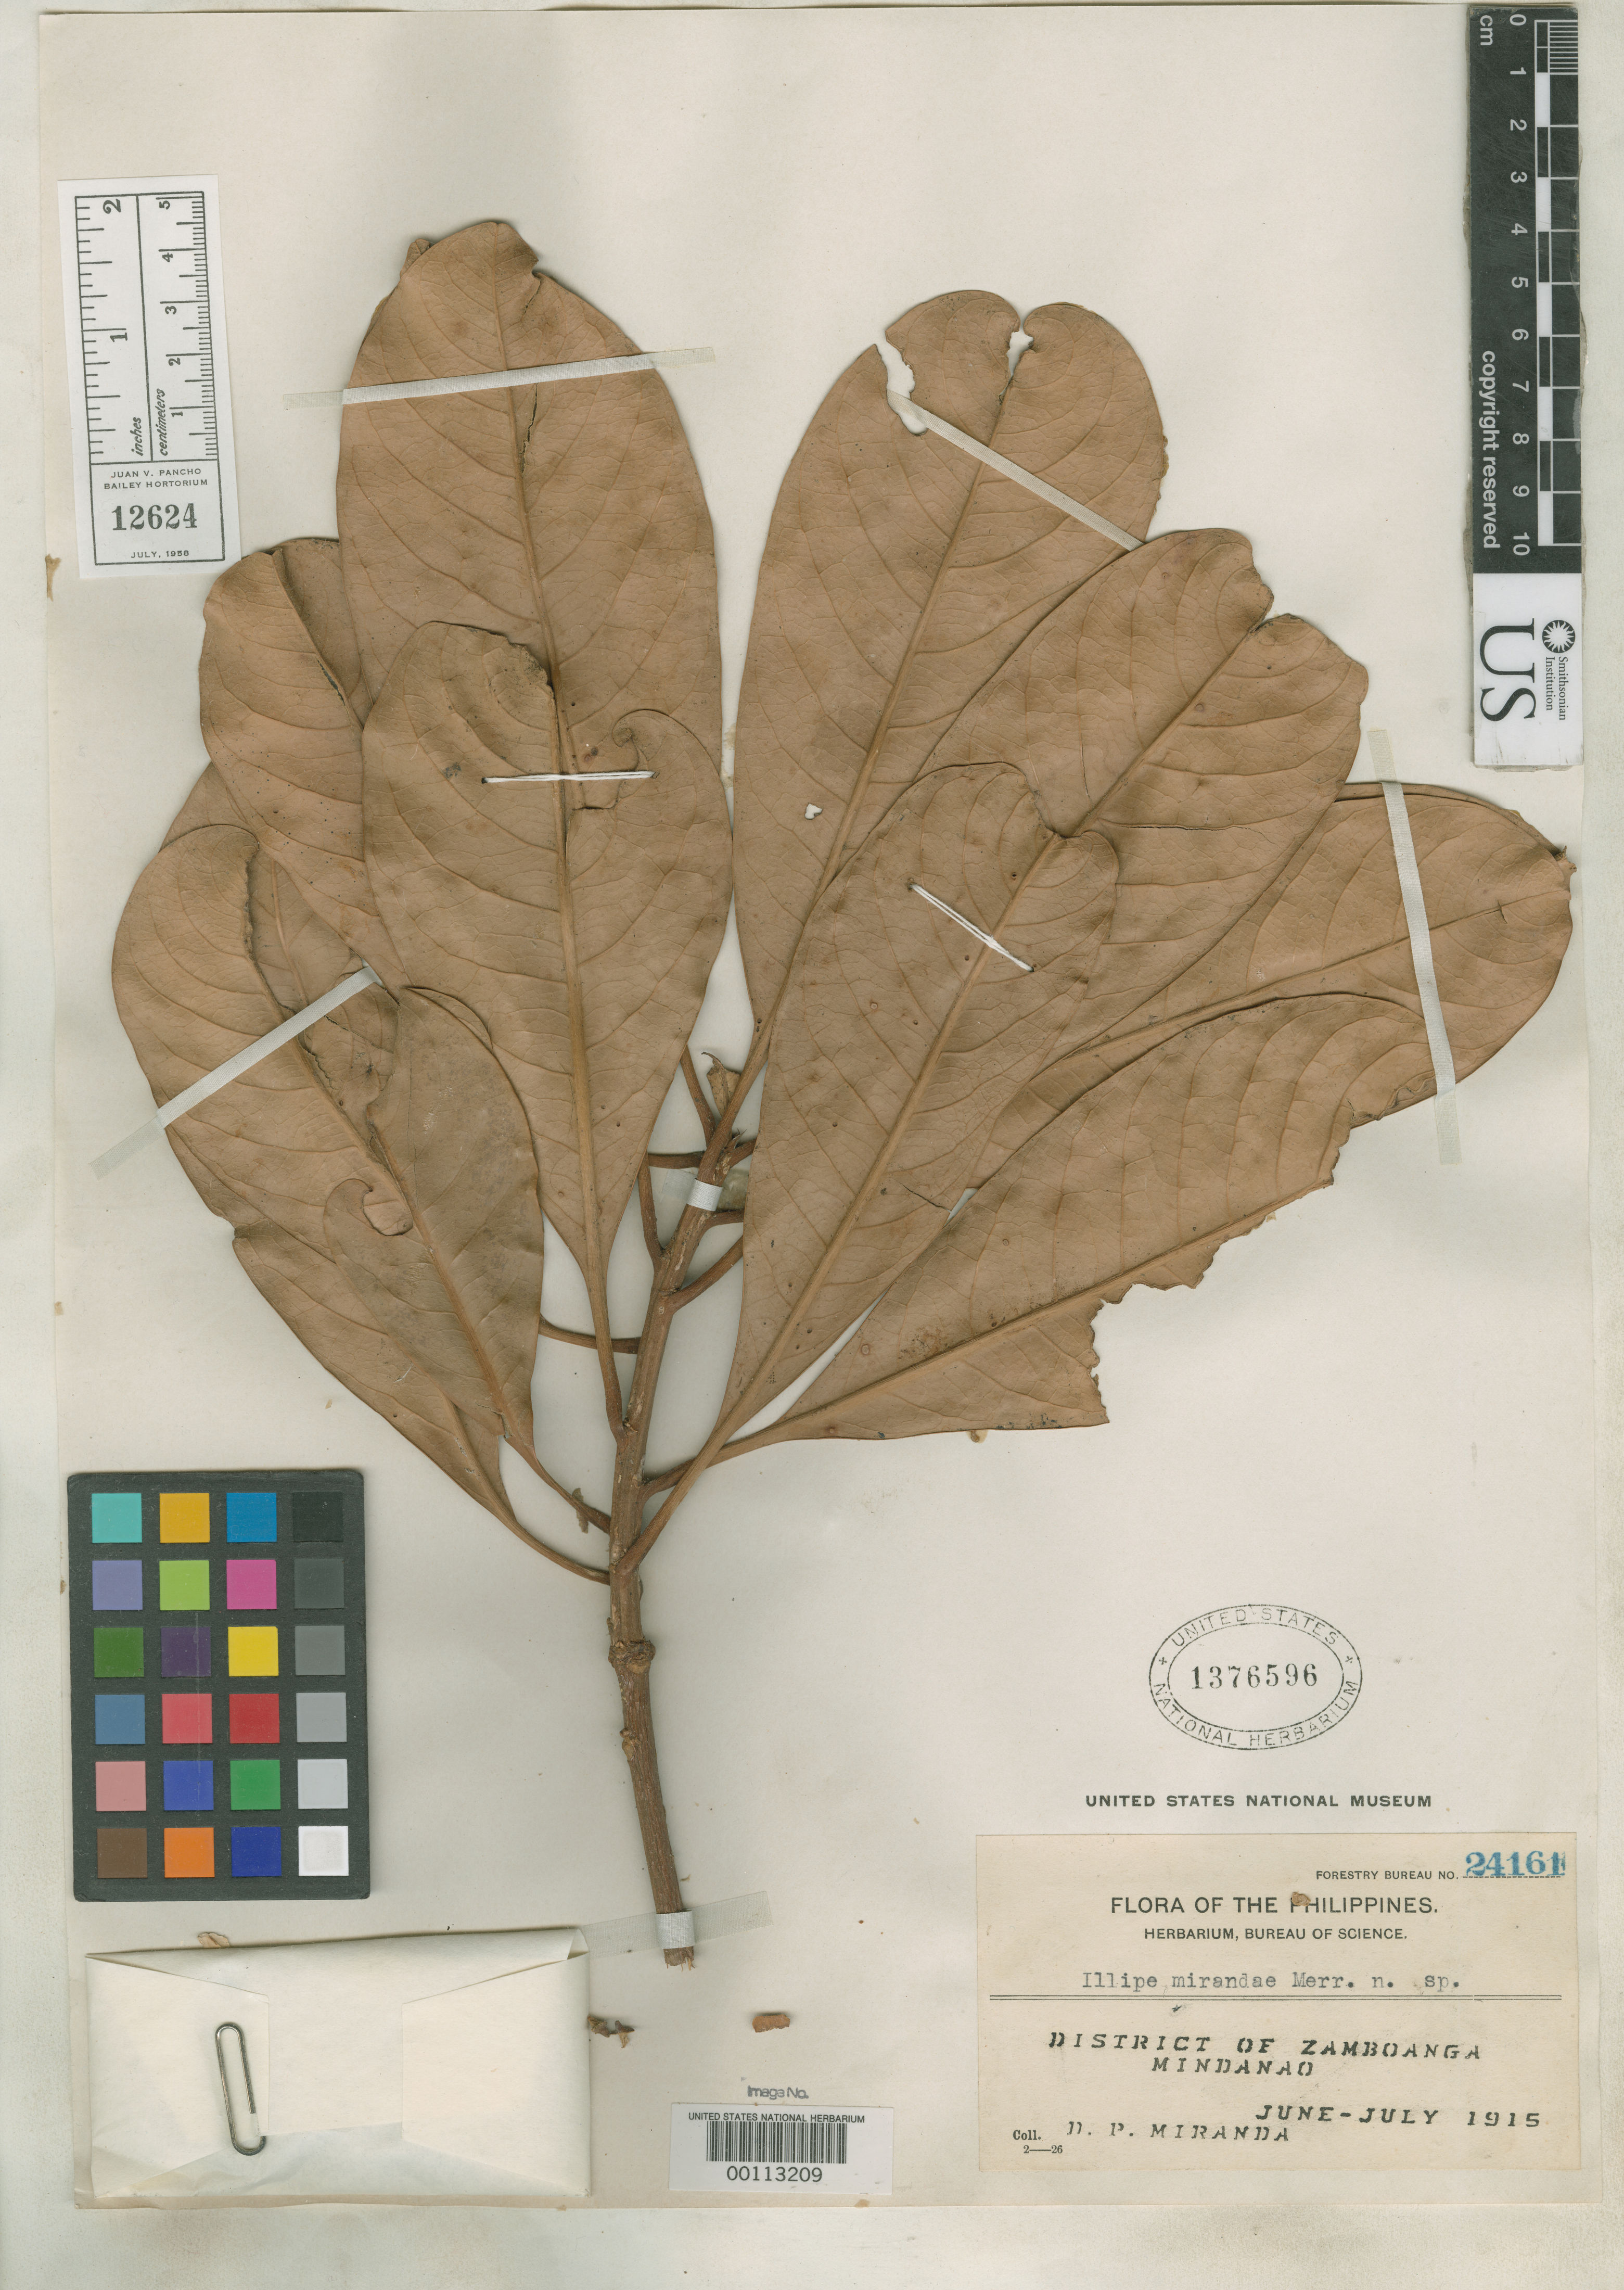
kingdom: Plantae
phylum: Tracheophyta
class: Magnoliopsida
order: Ericales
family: Sapotaceae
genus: Bassia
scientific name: Bassia mirandae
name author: Merr.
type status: Isotype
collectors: D. P. Miranda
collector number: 24161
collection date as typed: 06 Jul 1915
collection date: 1915-07-06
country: Philippines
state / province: Zamboanga Peninsula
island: Mindanao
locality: Tetuan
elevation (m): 100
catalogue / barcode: US 1376596